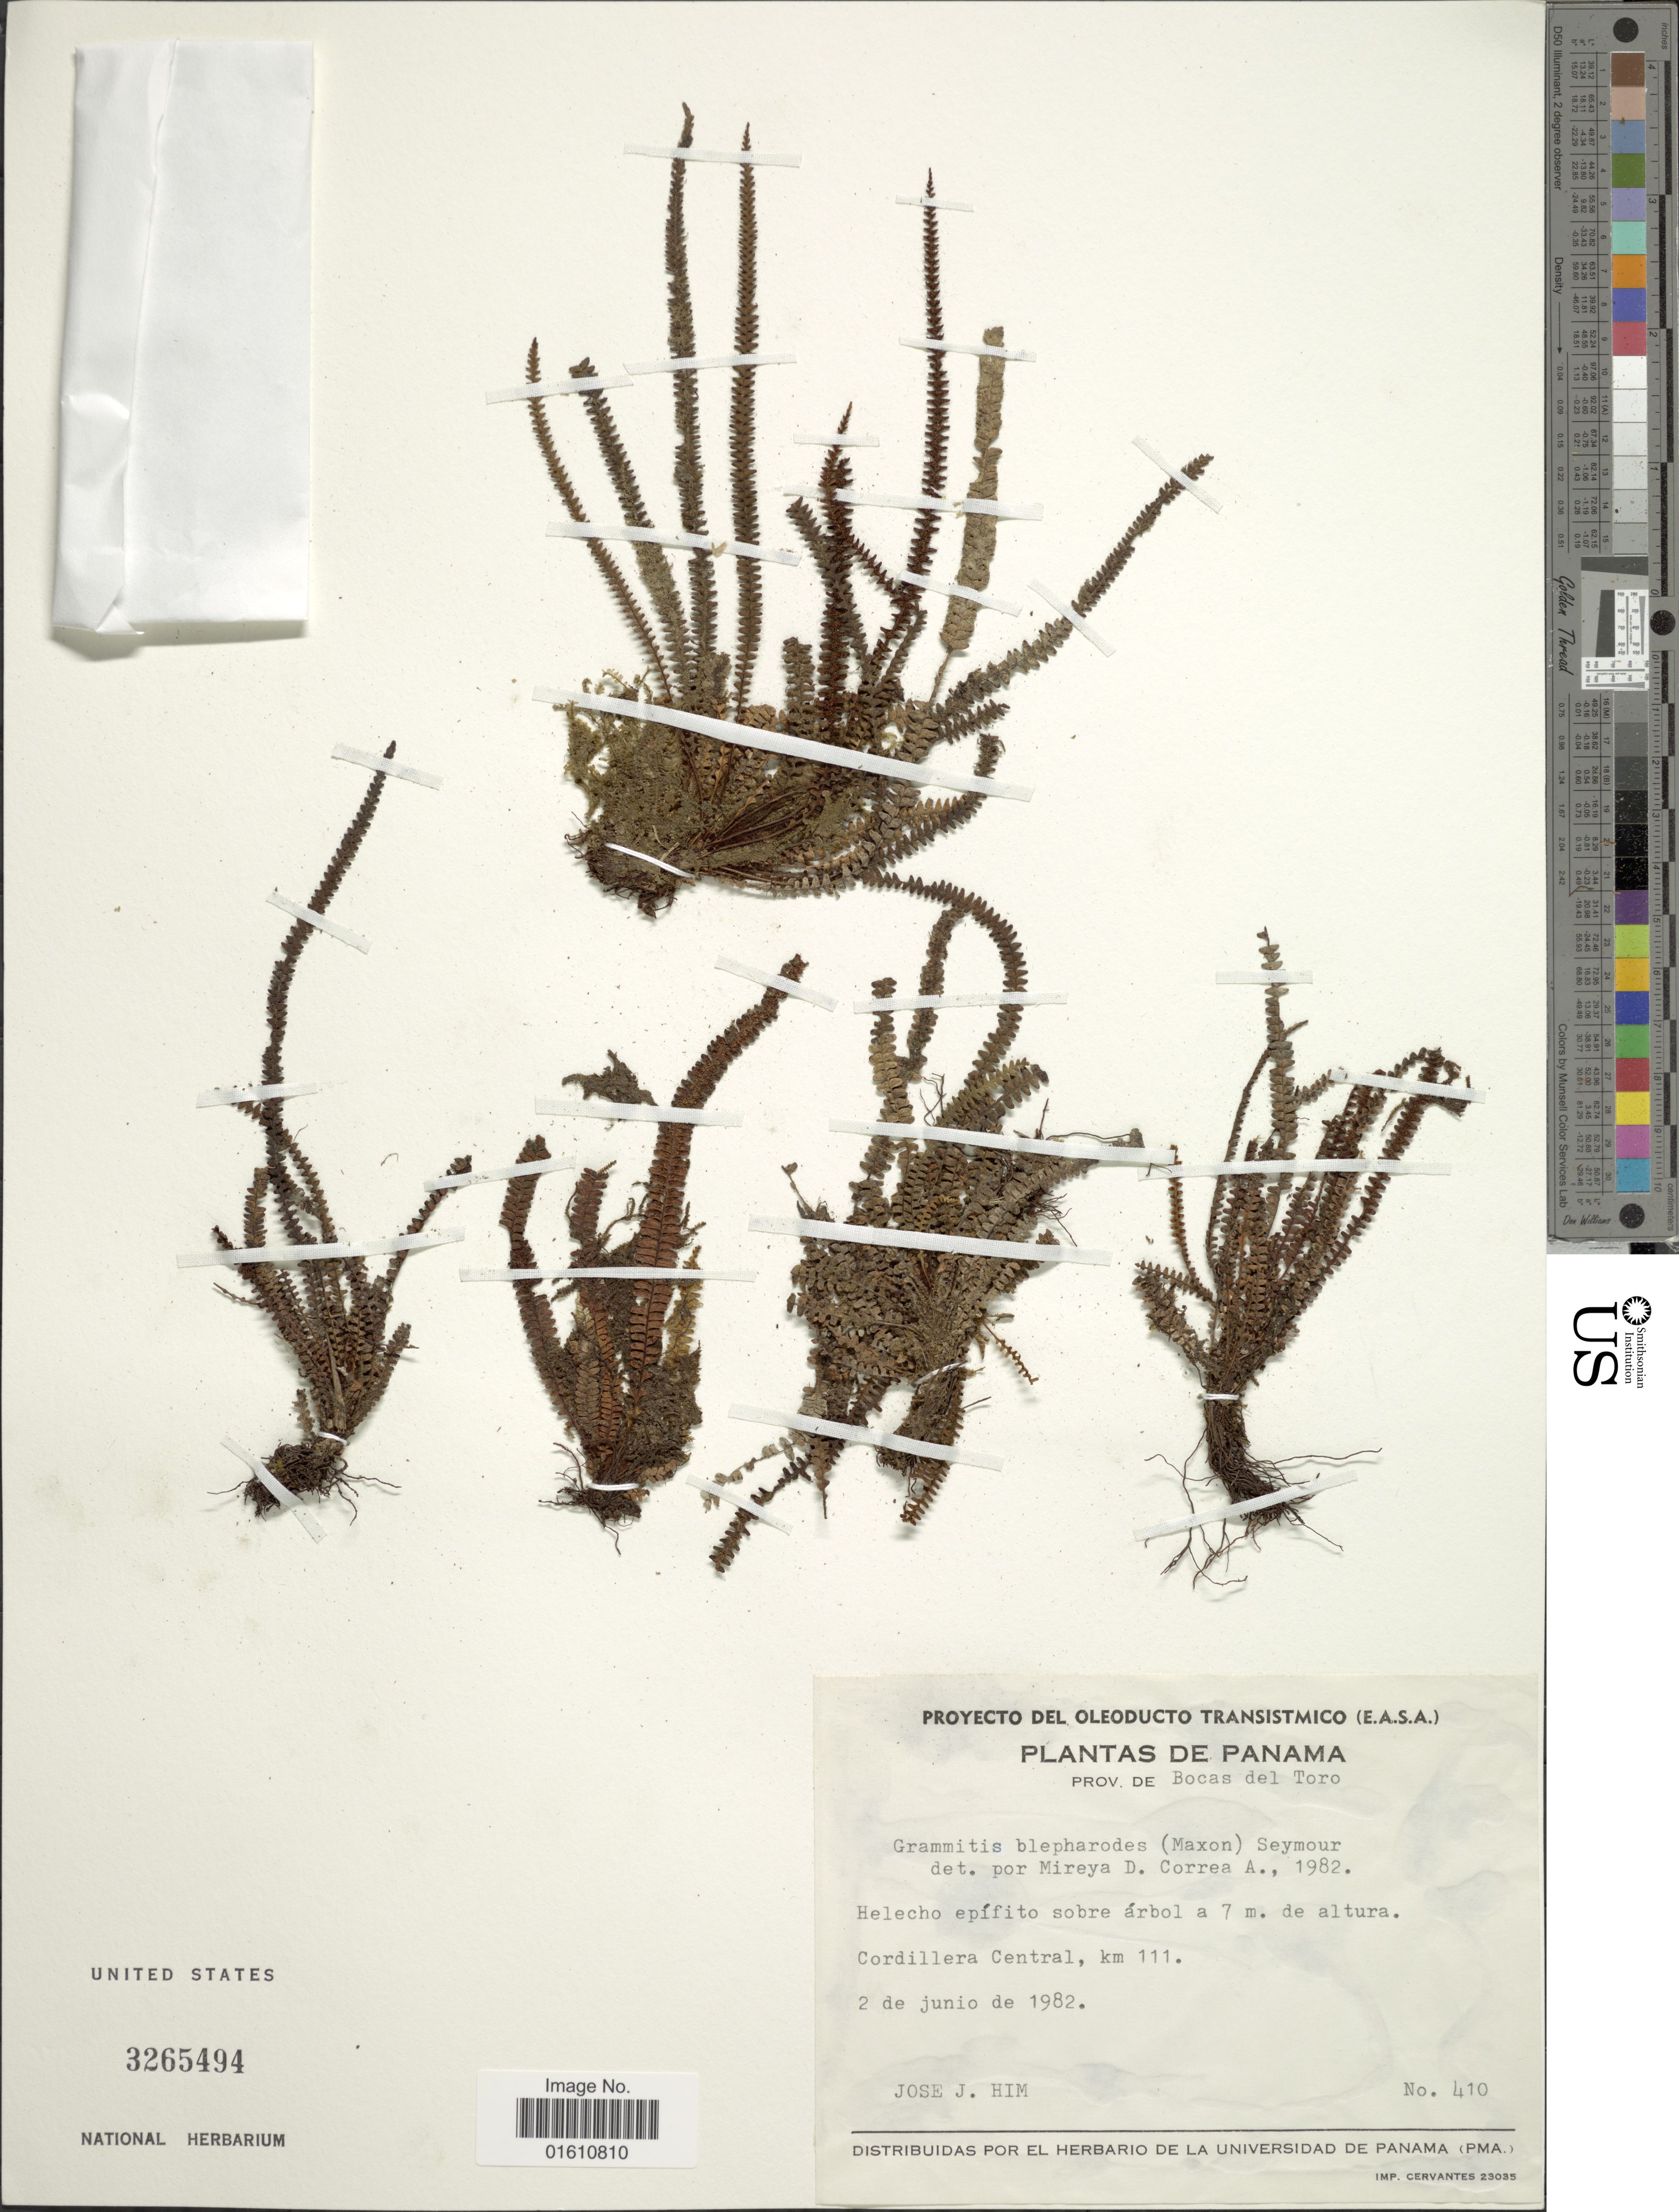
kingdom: Plantae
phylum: Tracheophyta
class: Polypodiopsida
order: Polypodiales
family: Polypodiaceae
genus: Moranopteris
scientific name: Moranopteris taenifolia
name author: (Jenman) R. Y. Hirai & J. Prado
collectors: J. Him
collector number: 410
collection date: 1982-06-02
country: Panama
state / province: Bocas del Toro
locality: Prov. De Bocas del Toro, Cordillera Central, km 111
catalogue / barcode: US 3265494